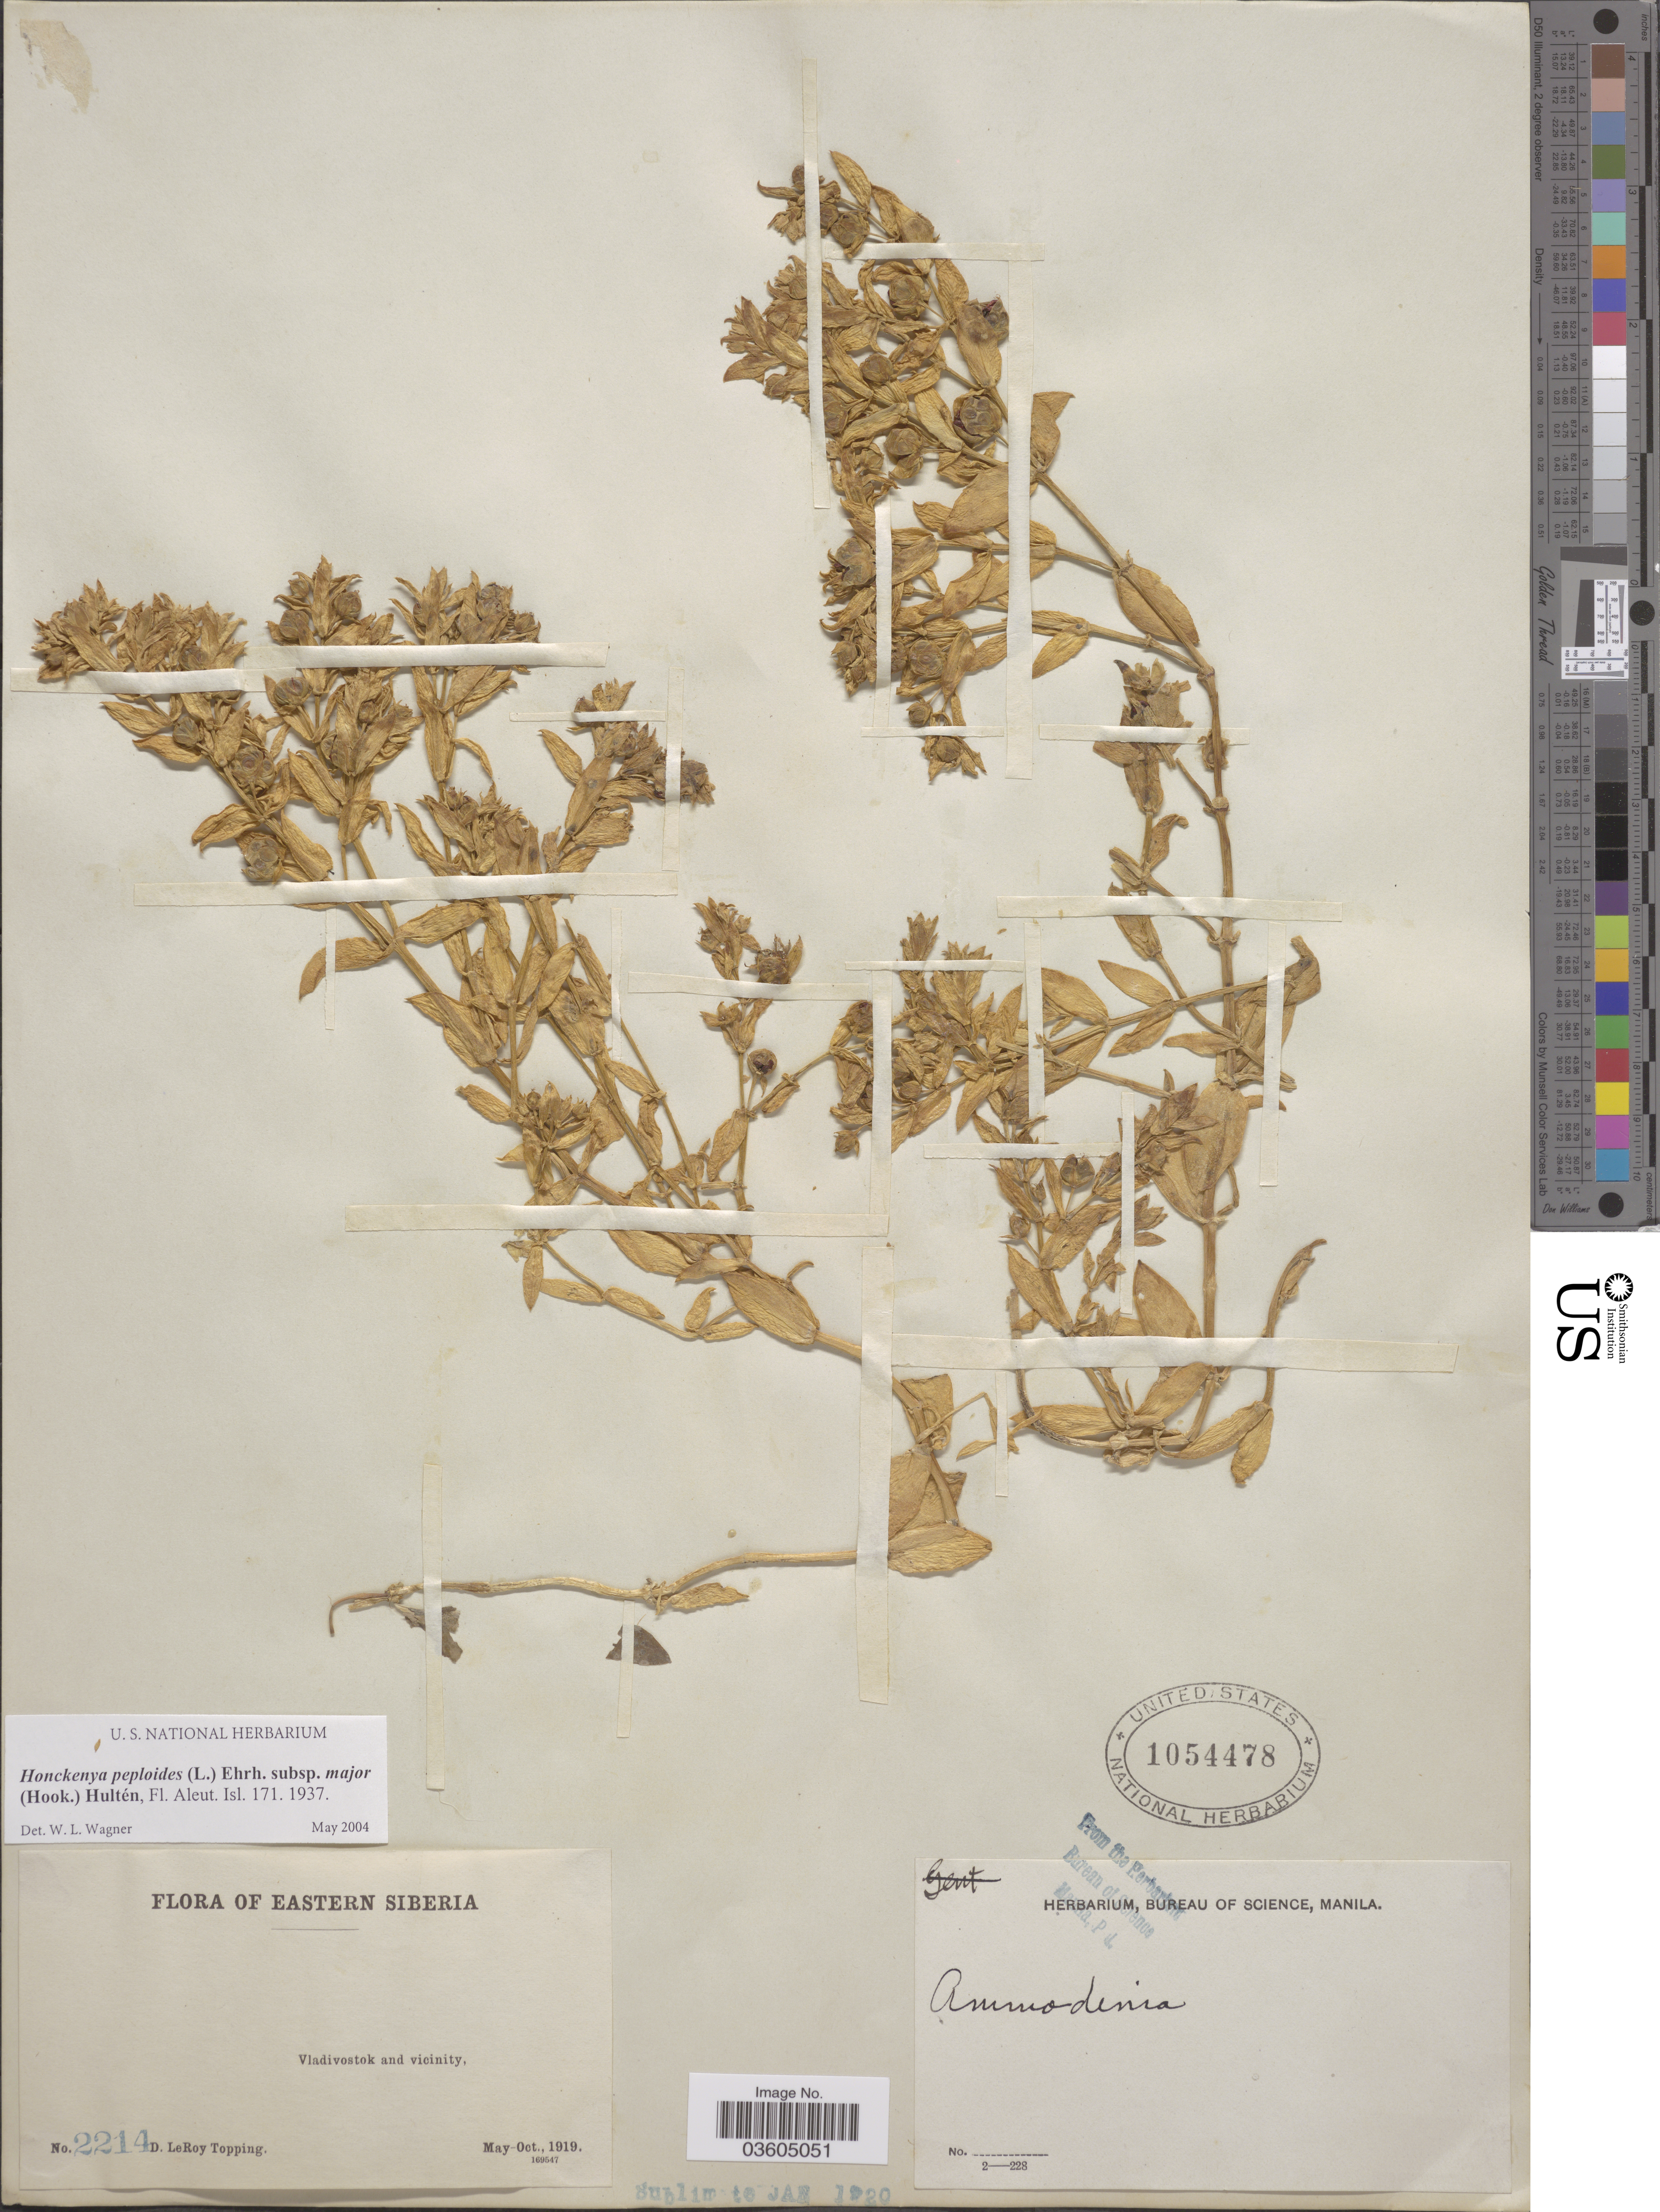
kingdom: Plantae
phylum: Tracheophyta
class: Magnoliopsida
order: Caryophyllales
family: Caryophyllaceae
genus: Honckenya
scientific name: Honckenya peploides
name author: (L.) Ehrh.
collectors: D. L. Topping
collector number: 2214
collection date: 1919-05/1919-10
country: Russian Federation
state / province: Primorsky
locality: Eastern Siberia. Vladivostok and vicinity.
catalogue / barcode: US 1054478